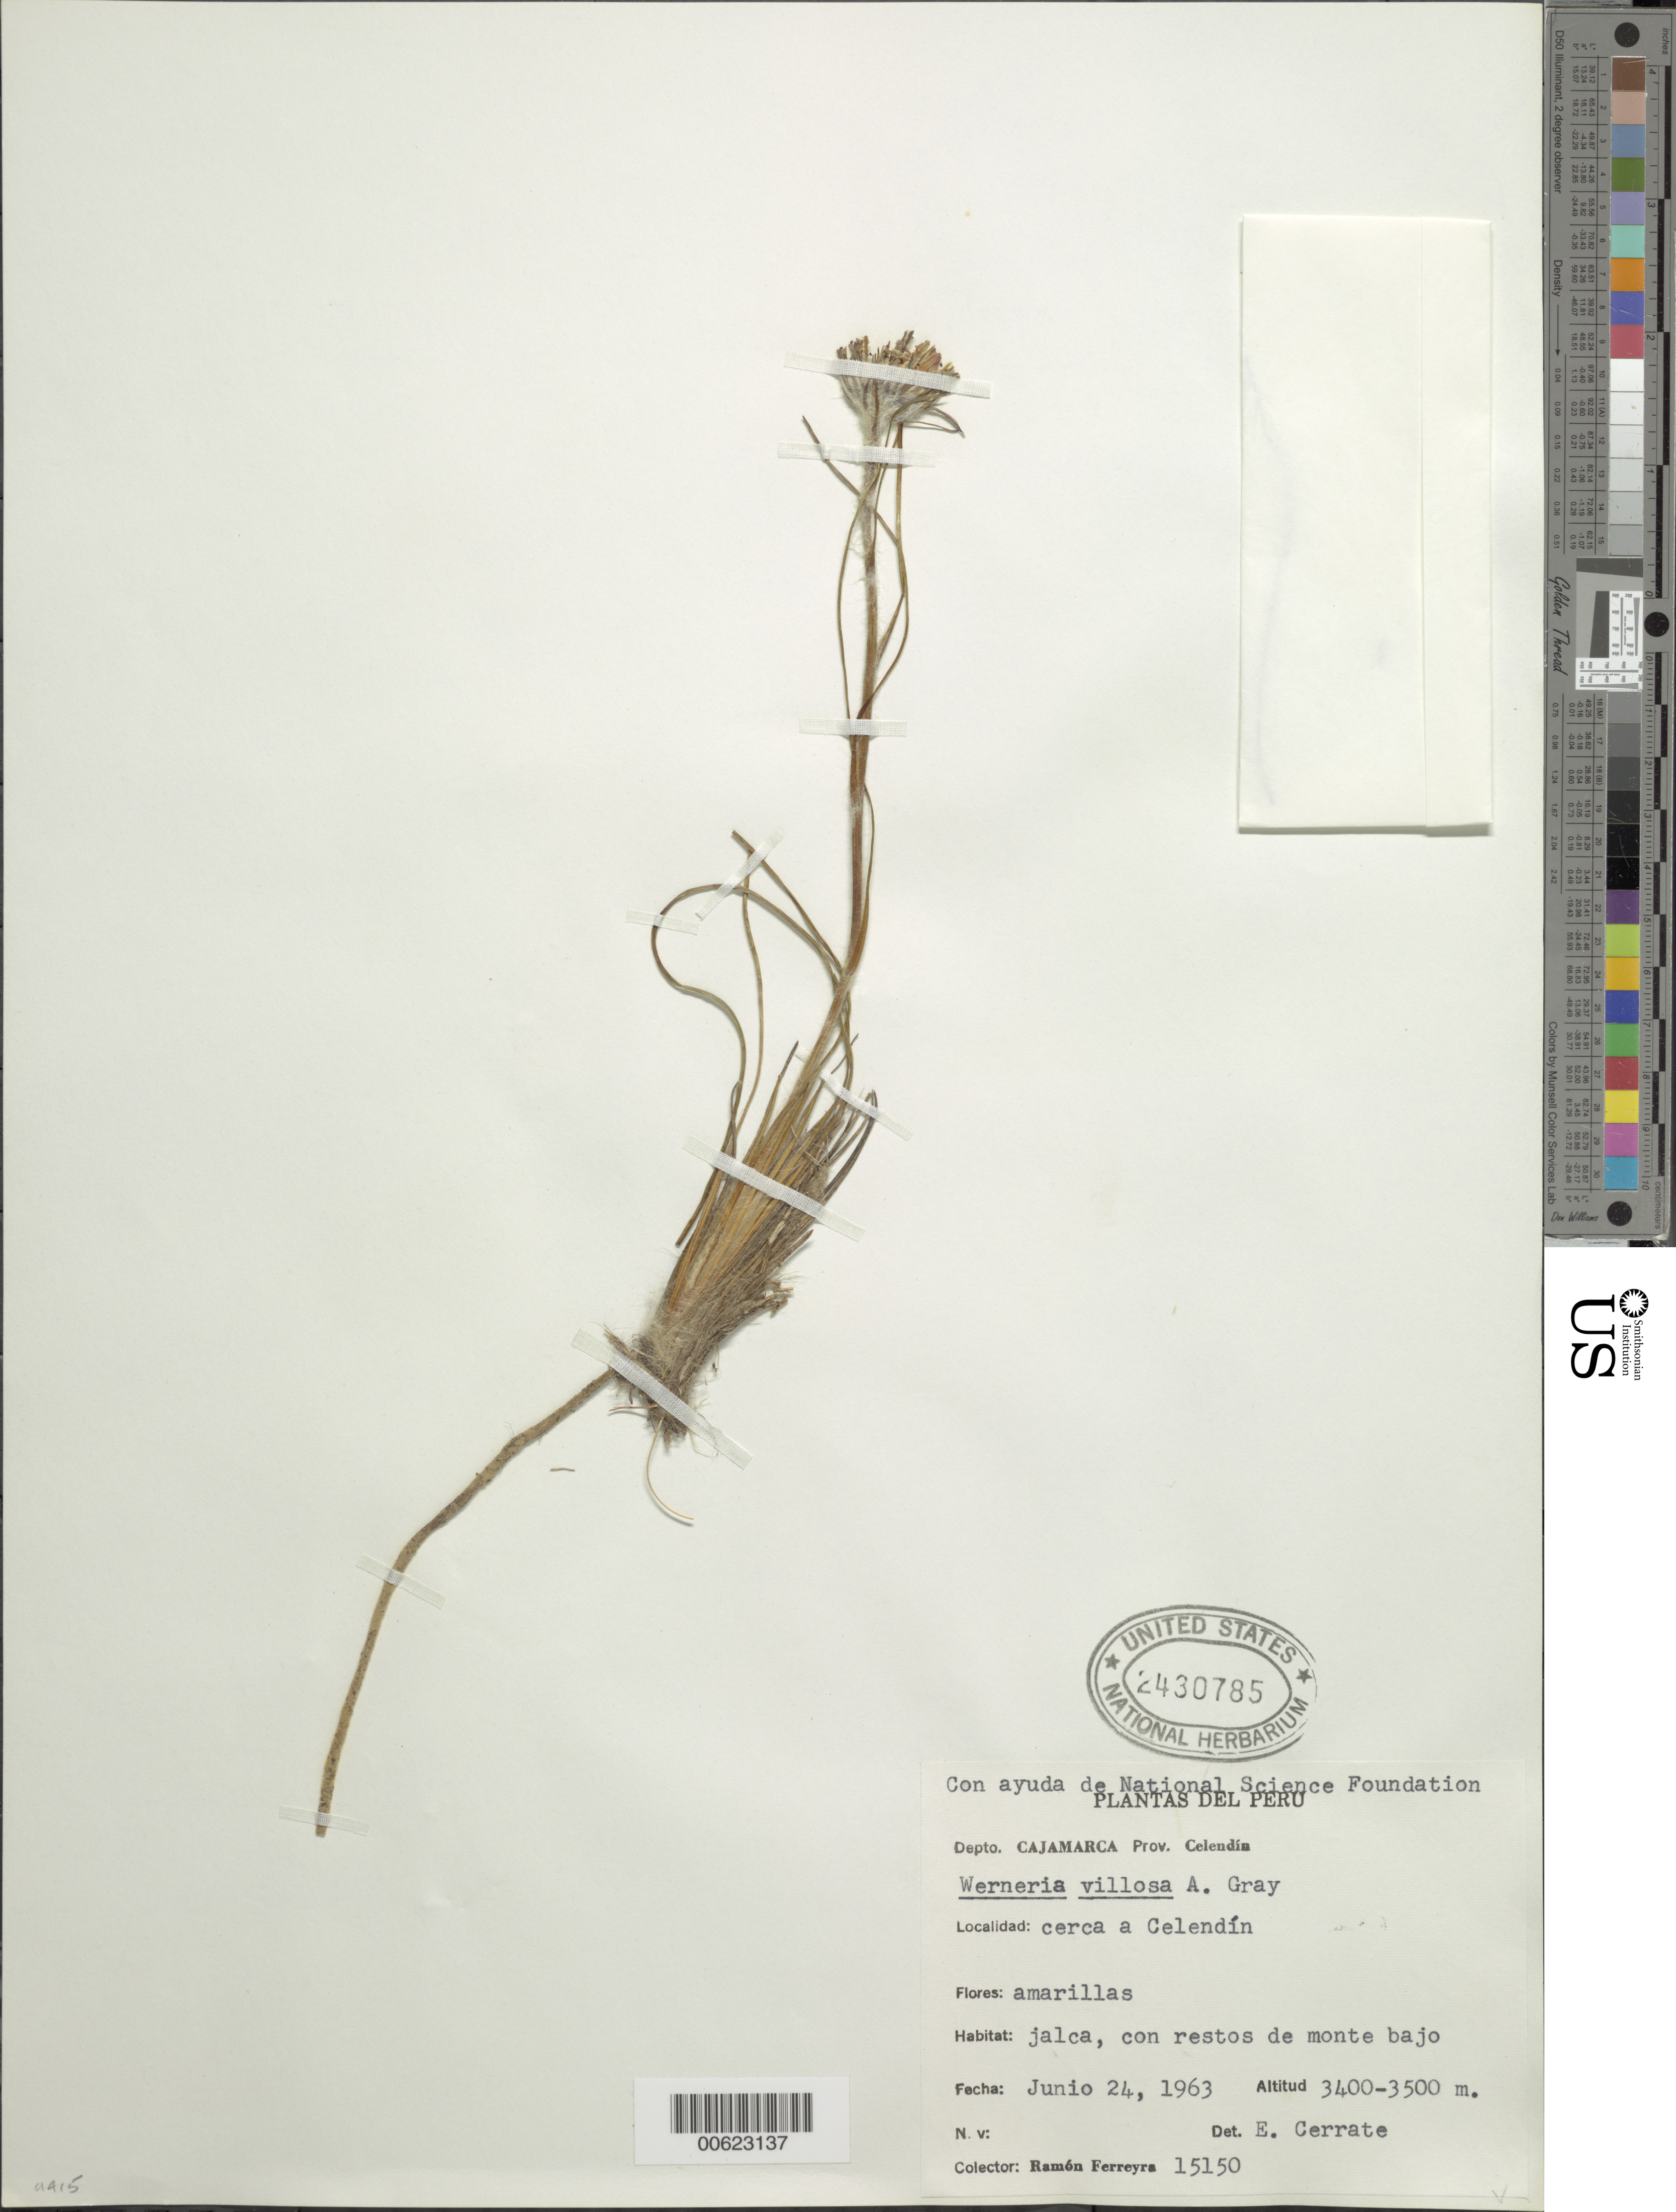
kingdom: Plantae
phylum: Tracheophyta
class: Magnoliopsida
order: Asterales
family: Asteraceae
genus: Werneria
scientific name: Werneria villosa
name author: A. Gray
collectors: R. A. Ferreyra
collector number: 15150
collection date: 1963-06-24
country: Peru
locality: Jalca, con restos de monte bajo.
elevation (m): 3400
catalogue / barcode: US 2430785